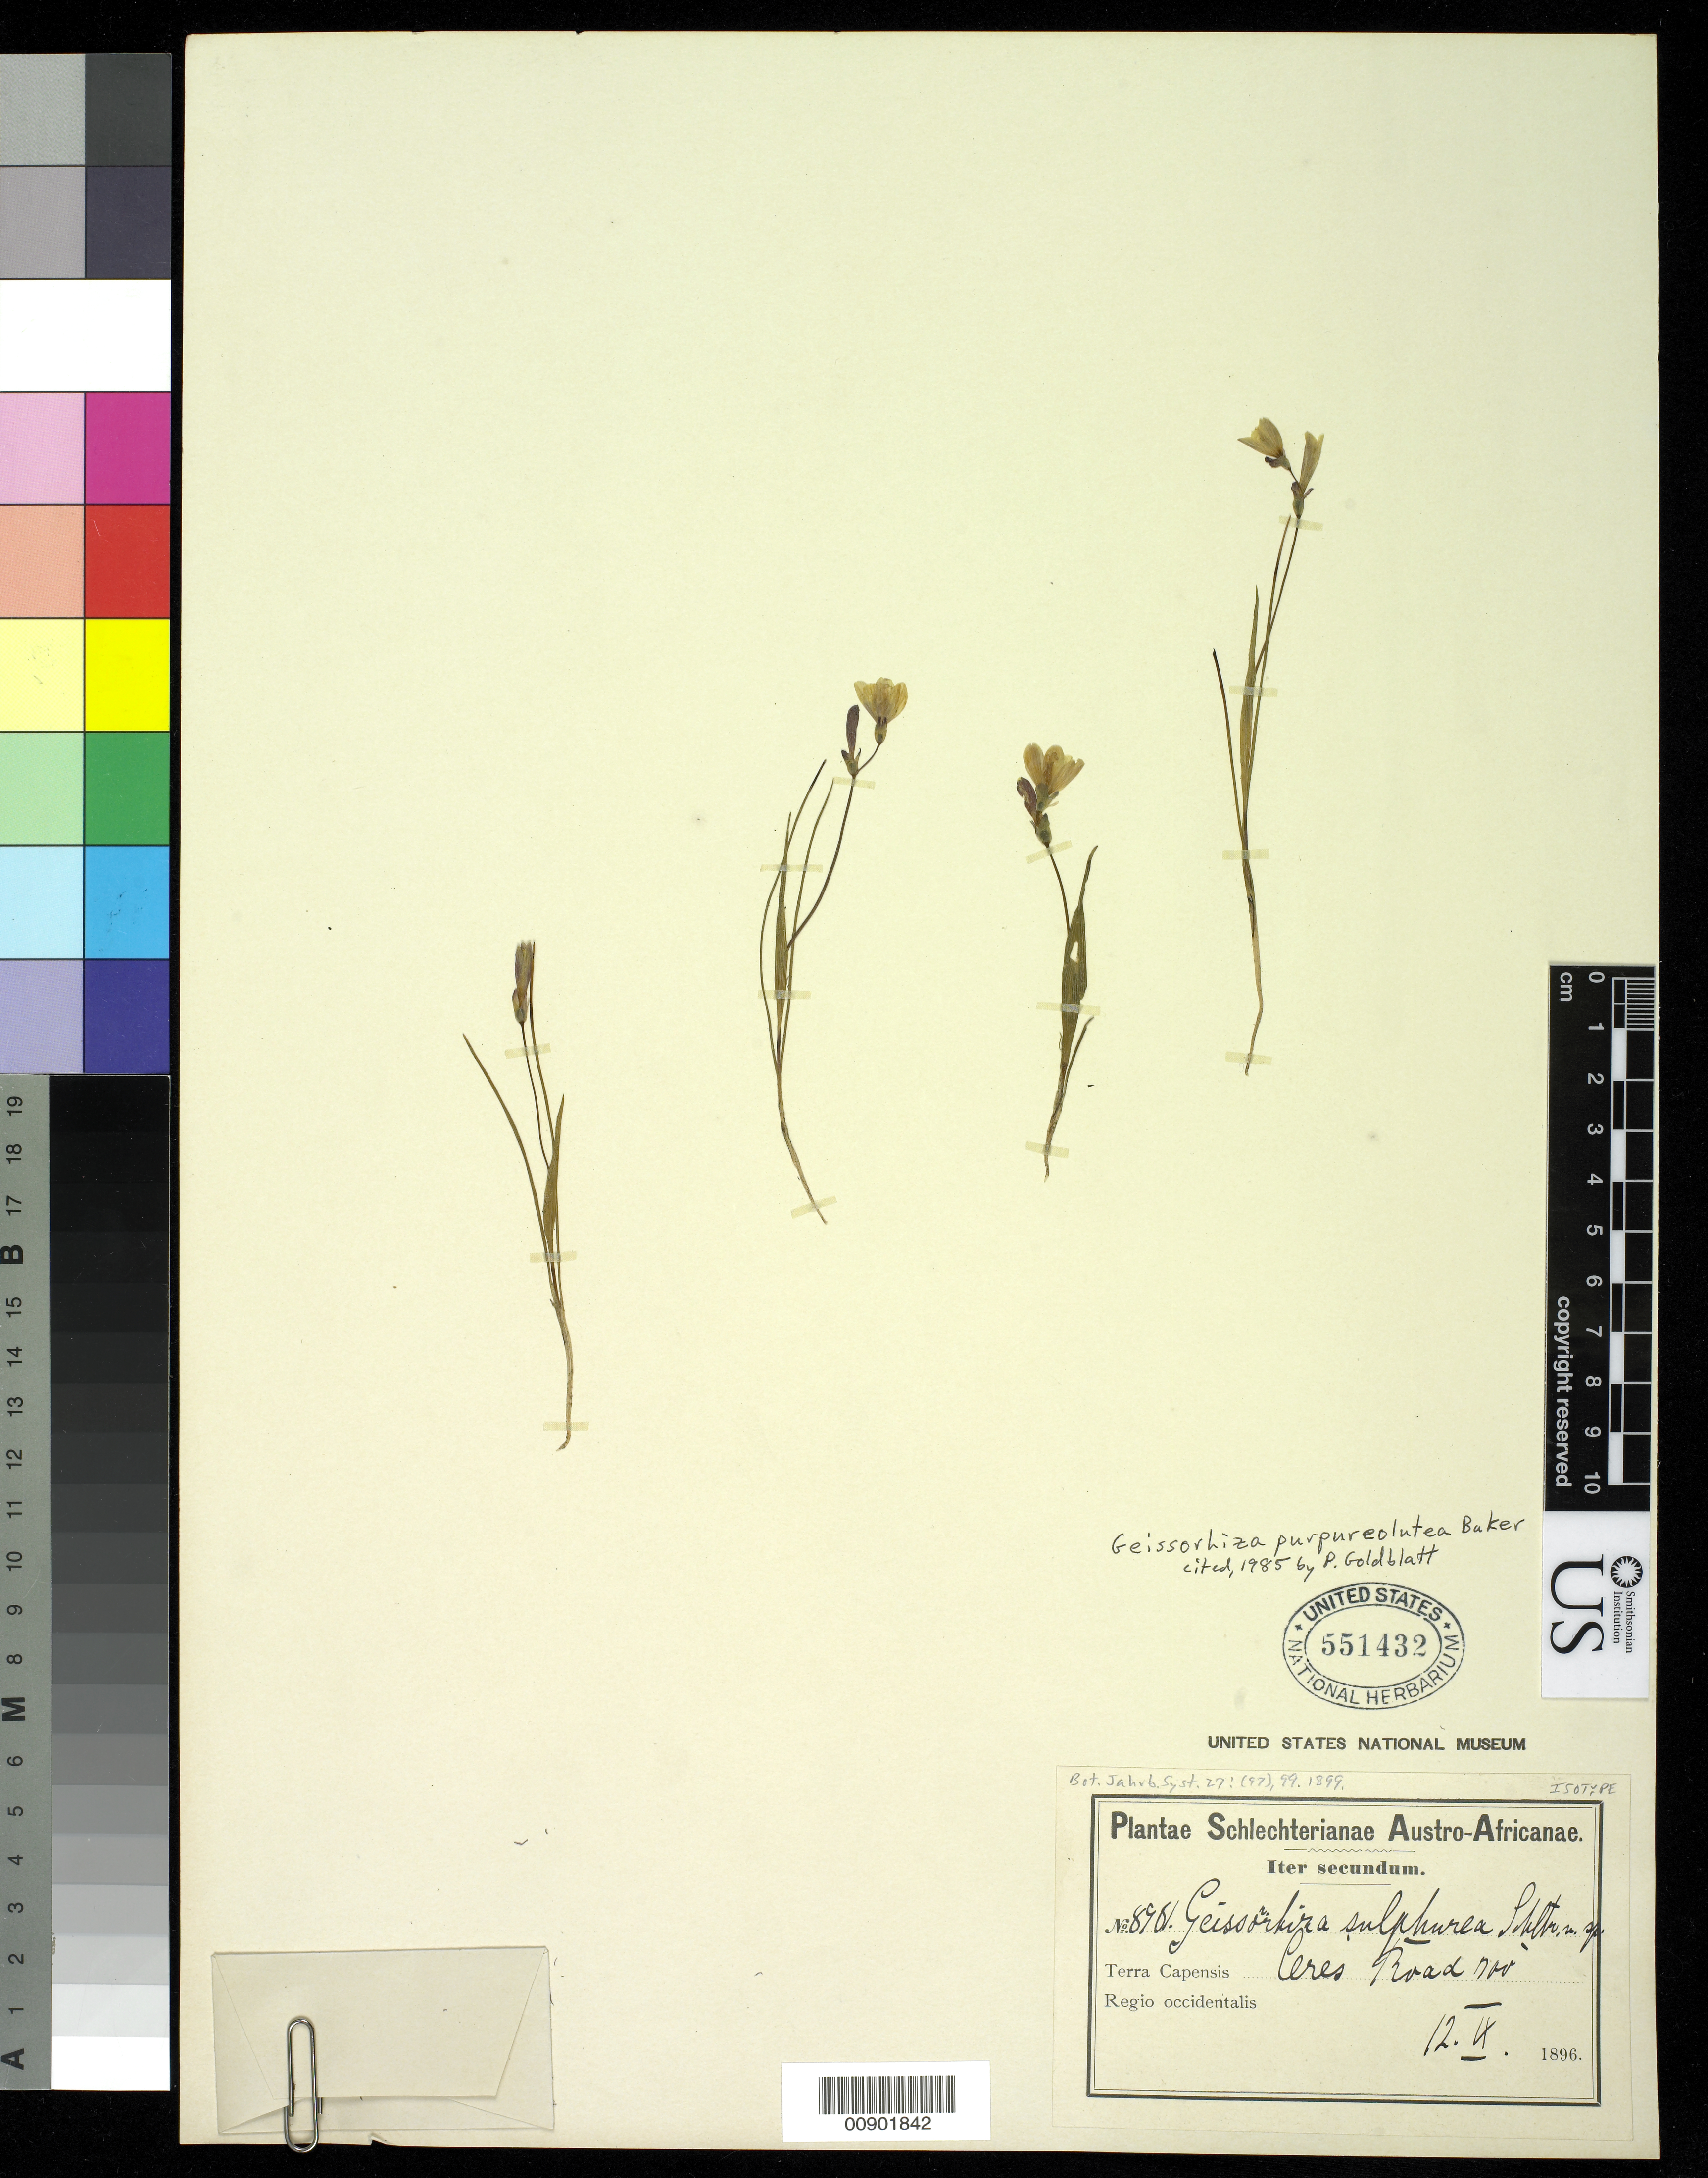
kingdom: Plantae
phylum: Tracheophyta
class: Liliopsida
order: Asparagales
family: Iridaceae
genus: Geissorhiza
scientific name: Geissorhiza sulphurea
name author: Schltr.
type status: Isotype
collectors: F. R. R. Schlechter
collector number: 8981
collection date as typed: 12 Sep 1896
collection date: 1896-09-12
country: South Africa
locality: Terra Capensis, Ceres Road.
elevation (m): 213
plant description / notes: Current name as cited by Goldblatt, Ann. Missouri Bot. Gard. 72: 392 (1985).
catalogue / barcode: US 551432